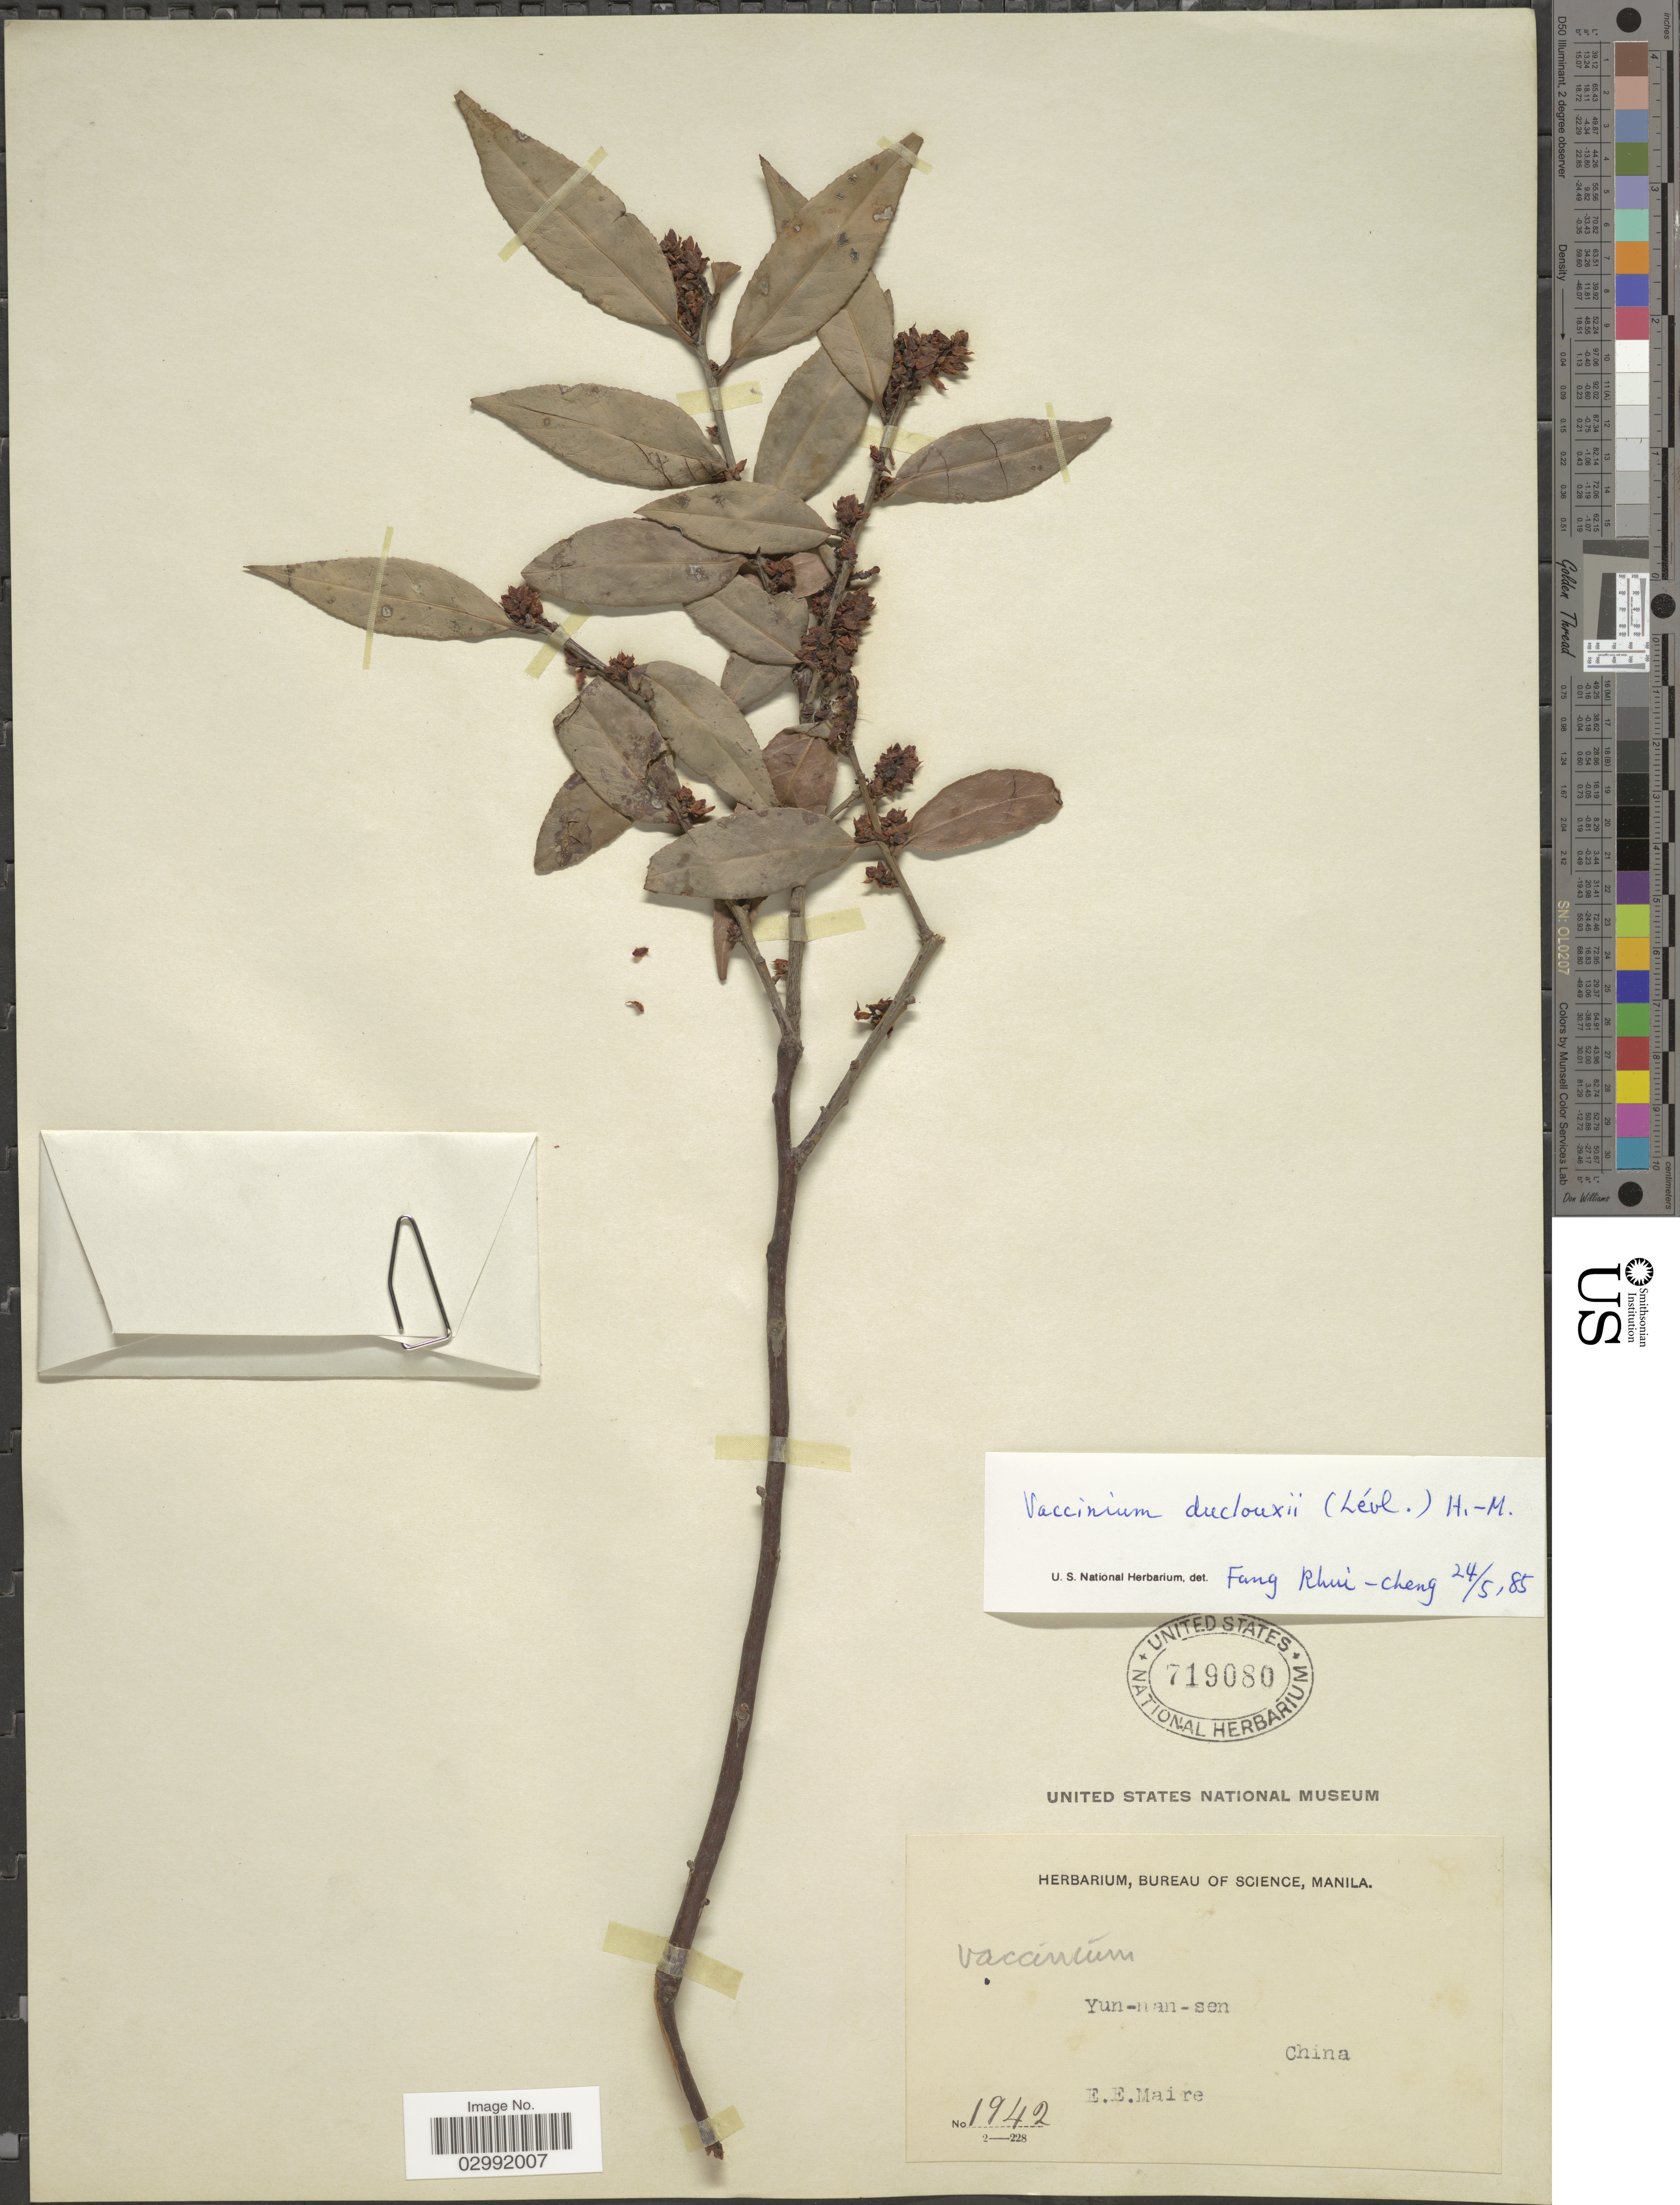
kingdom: Plantae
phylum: Tracheophyta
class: Magnoliopsida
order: Ericales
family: Ericaceae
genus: Vaccinium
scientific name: Vaccinium duclouxii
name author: (H. Lév.) Hand.-Mazz.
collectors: E. E. Maire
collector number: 1942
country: China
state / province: Yunnan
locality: Yun-nan-sen.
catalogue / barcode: US 719080